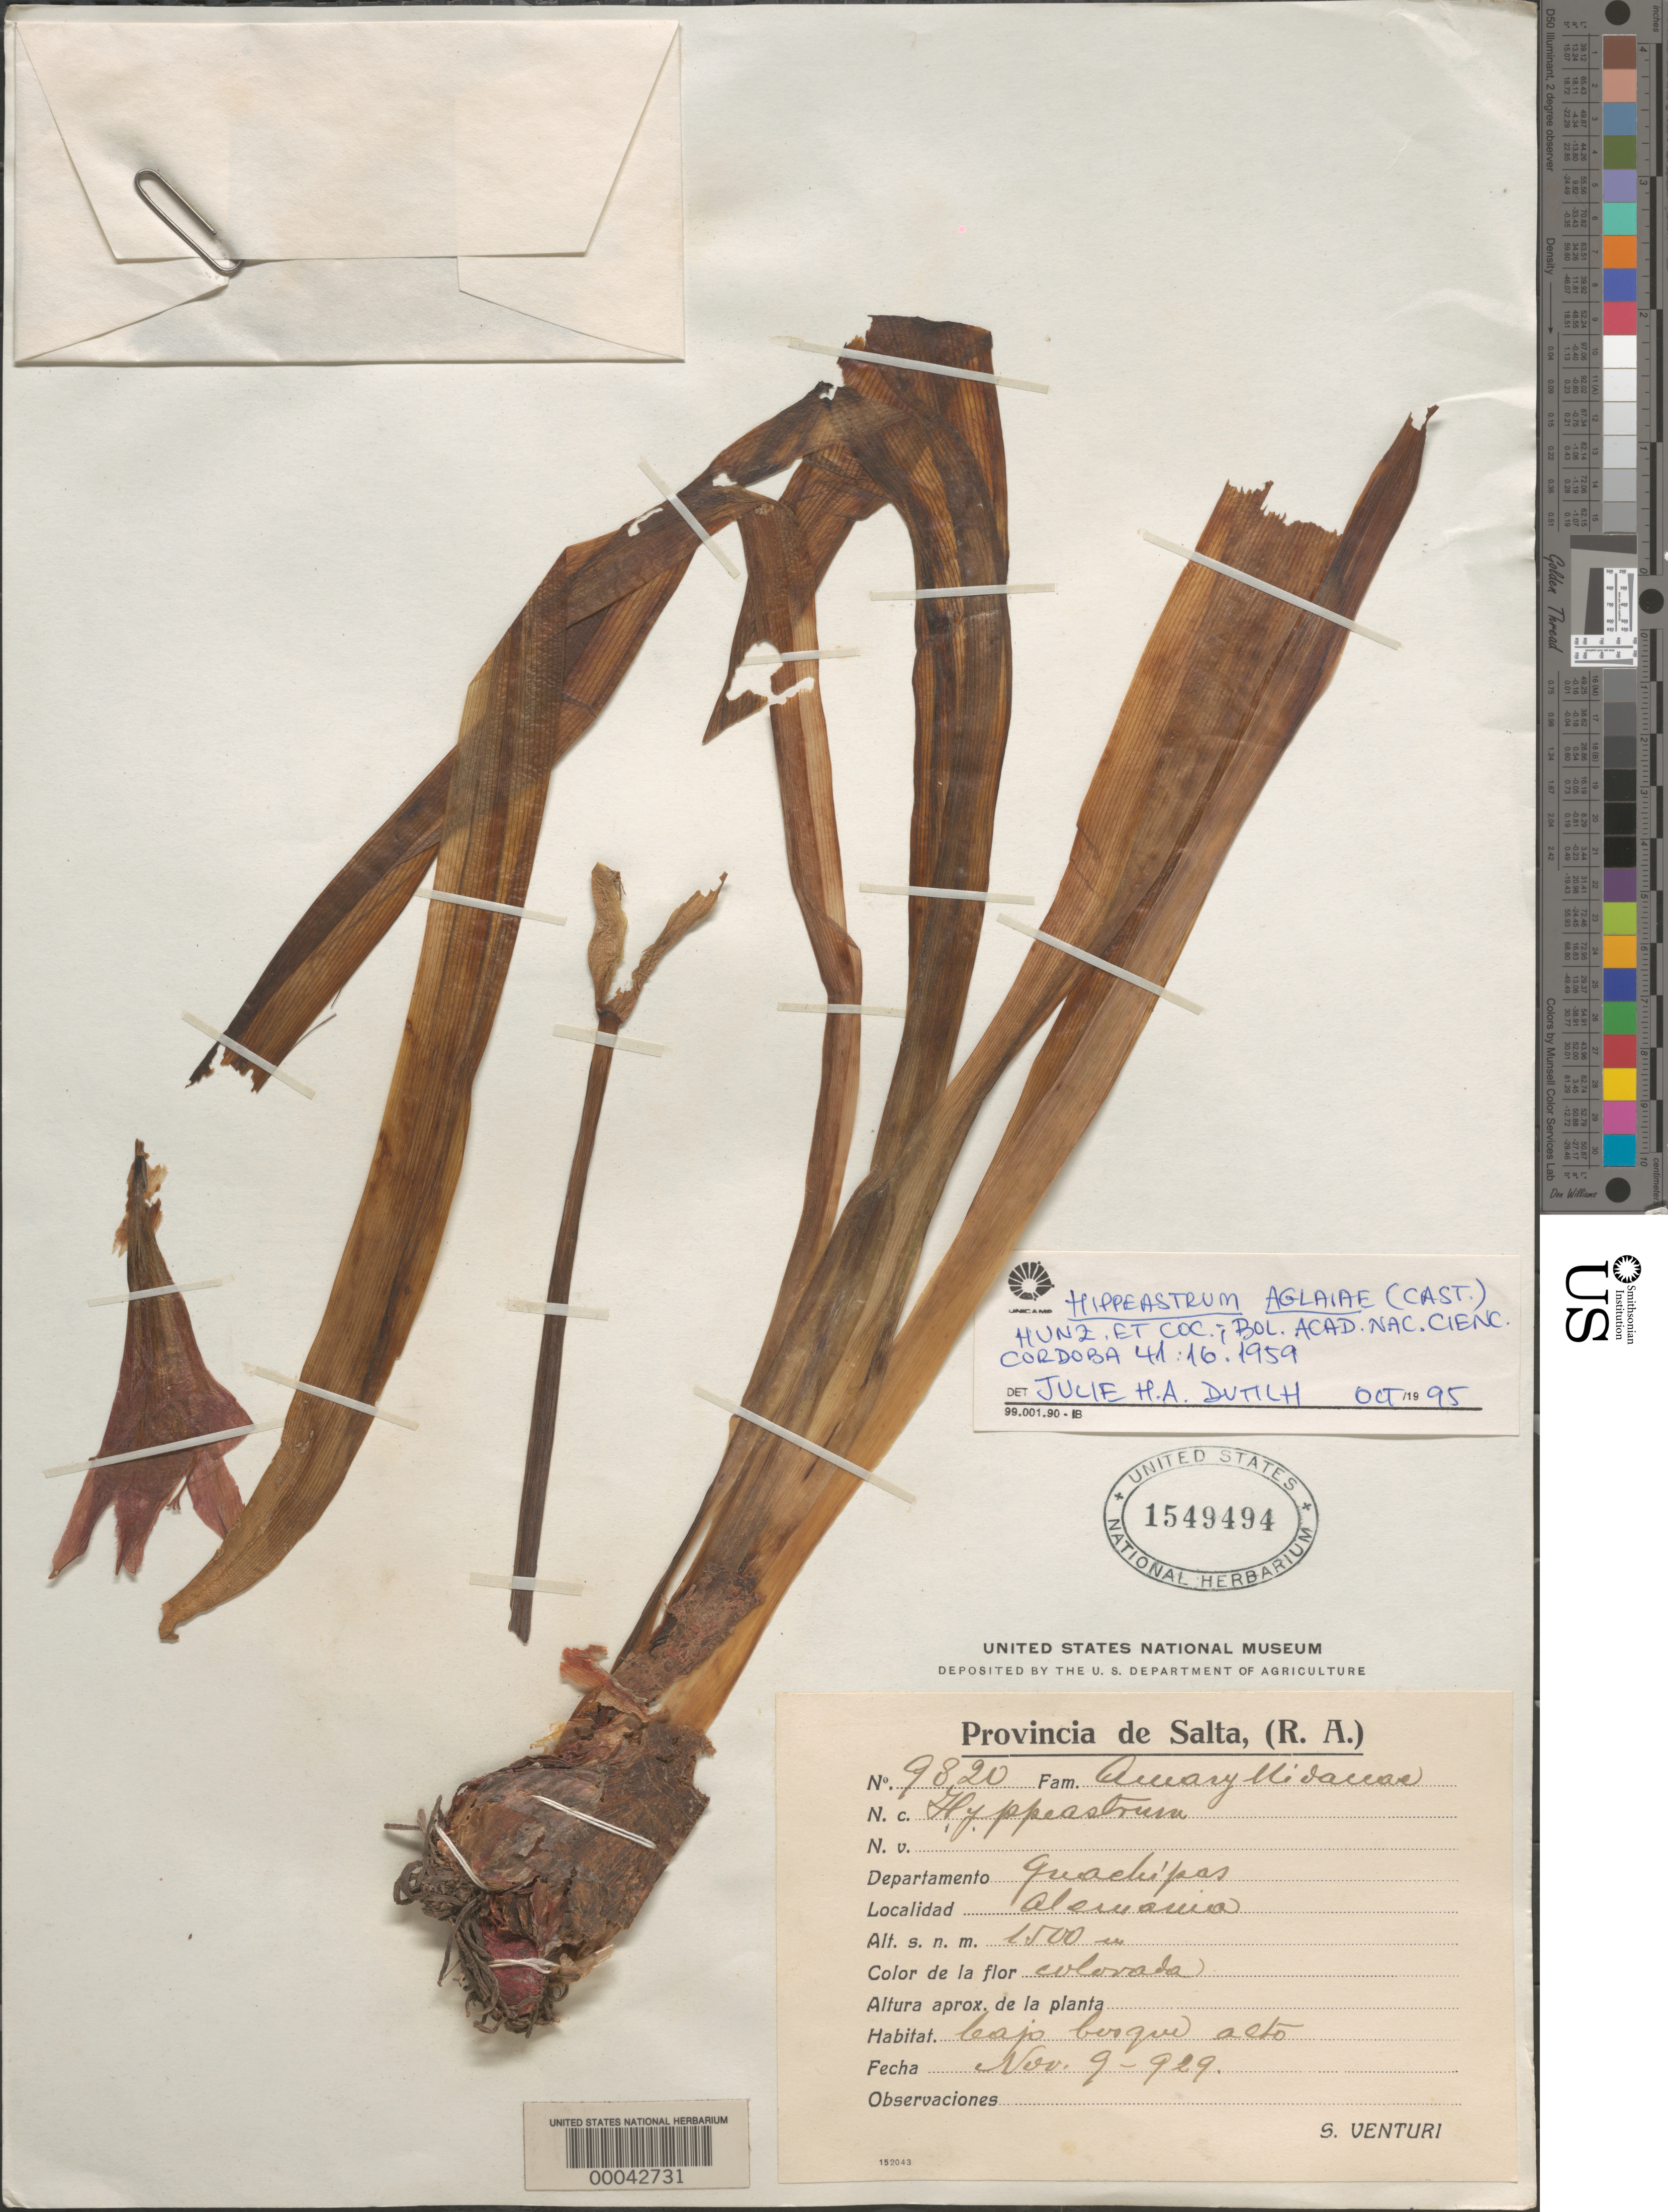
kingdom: Plantae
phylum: Tracheophyta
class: Liliopsida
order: Asparagales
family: Amaryllidaceae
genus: Hippeastrum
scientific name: Hippeastrum aglaiae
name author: (A. Cast.) Hunz. & A.A. Cocucci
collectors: S. Venturi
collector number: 9820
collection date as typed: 09 Nov 1929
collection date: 1929-11-09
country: Argentina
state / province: Salta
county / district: Guadupas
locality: Aleruaia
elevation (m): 1500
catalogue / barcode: US 1549494